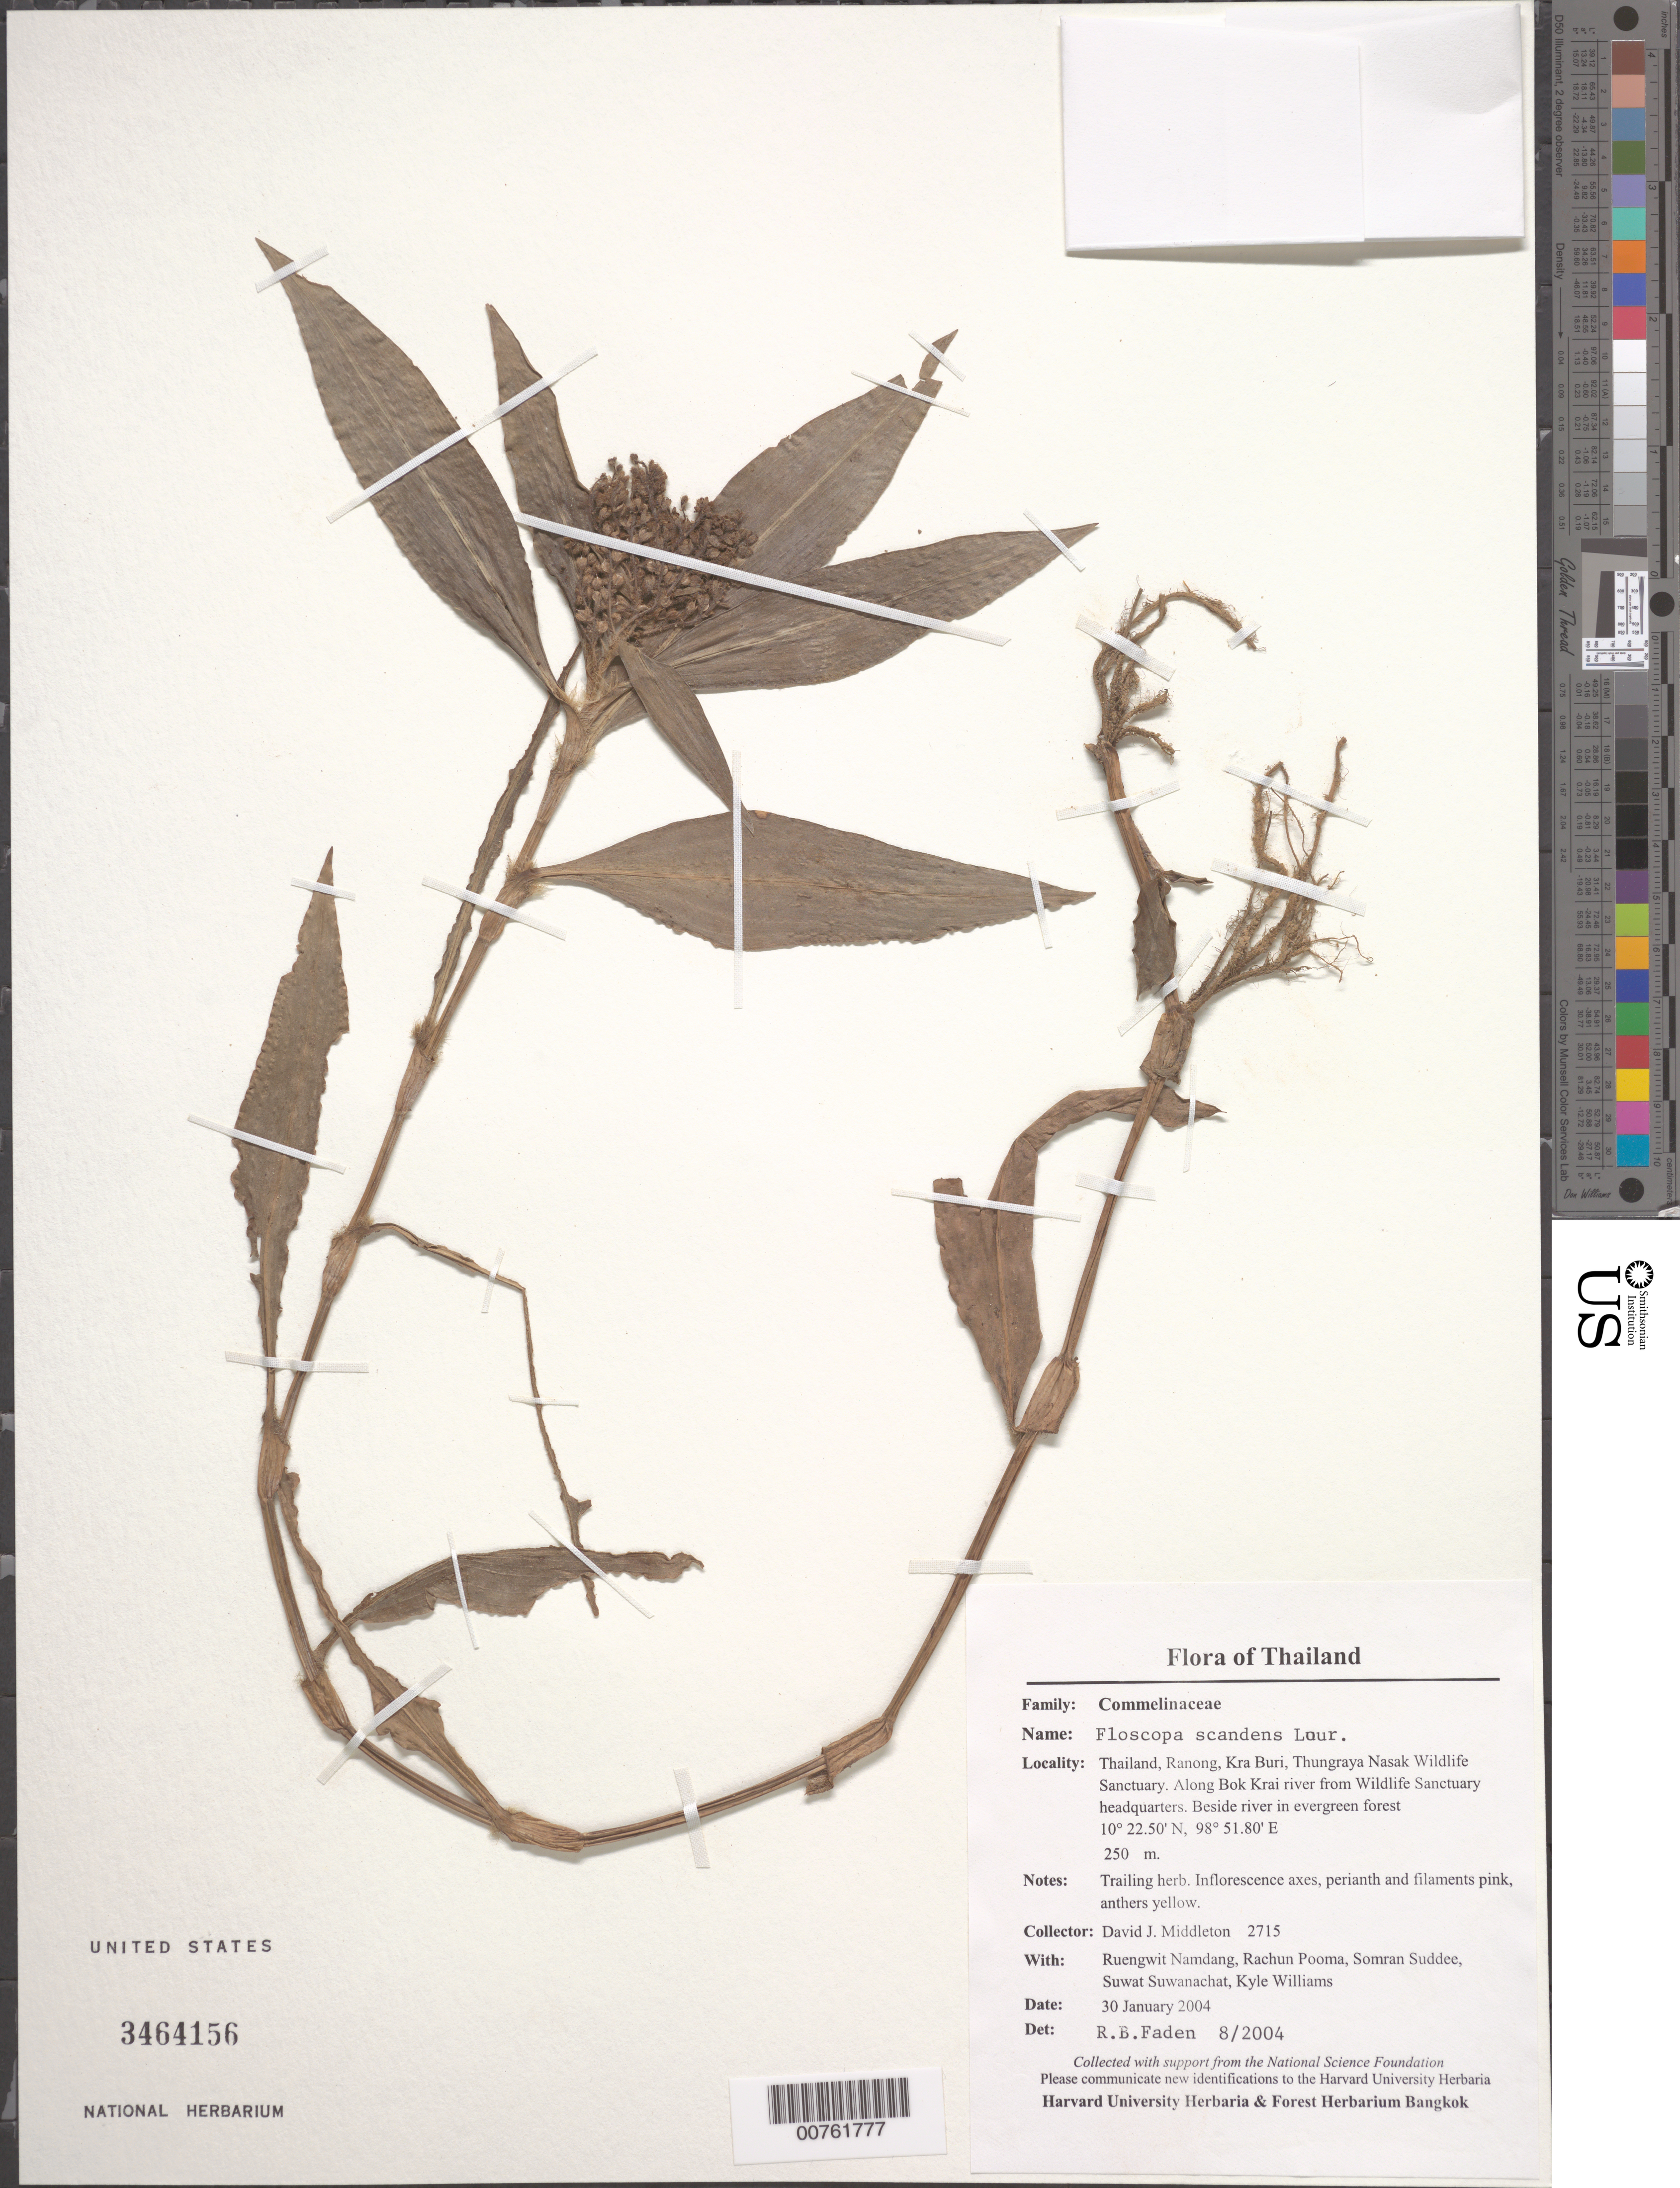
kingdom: Plantae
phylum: Tracheophyta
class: Liliopsida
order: Commelinales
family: Commelinaceae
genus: Floscopa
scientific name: Floscopa scandens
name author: Lour.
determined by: Faden, Robert B., (US), Smithsonian Institution - National Museum of Natural History (UNITED STATES)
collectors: D. J. Middleton et al.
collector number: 2715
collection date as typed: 30 Jan 2004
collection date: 2004-01-30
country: Thailand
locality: Ranong, Kra Buri, Thungraya Nasak Wildlife Sanctuary.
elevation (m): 250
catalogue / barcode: US 3464156